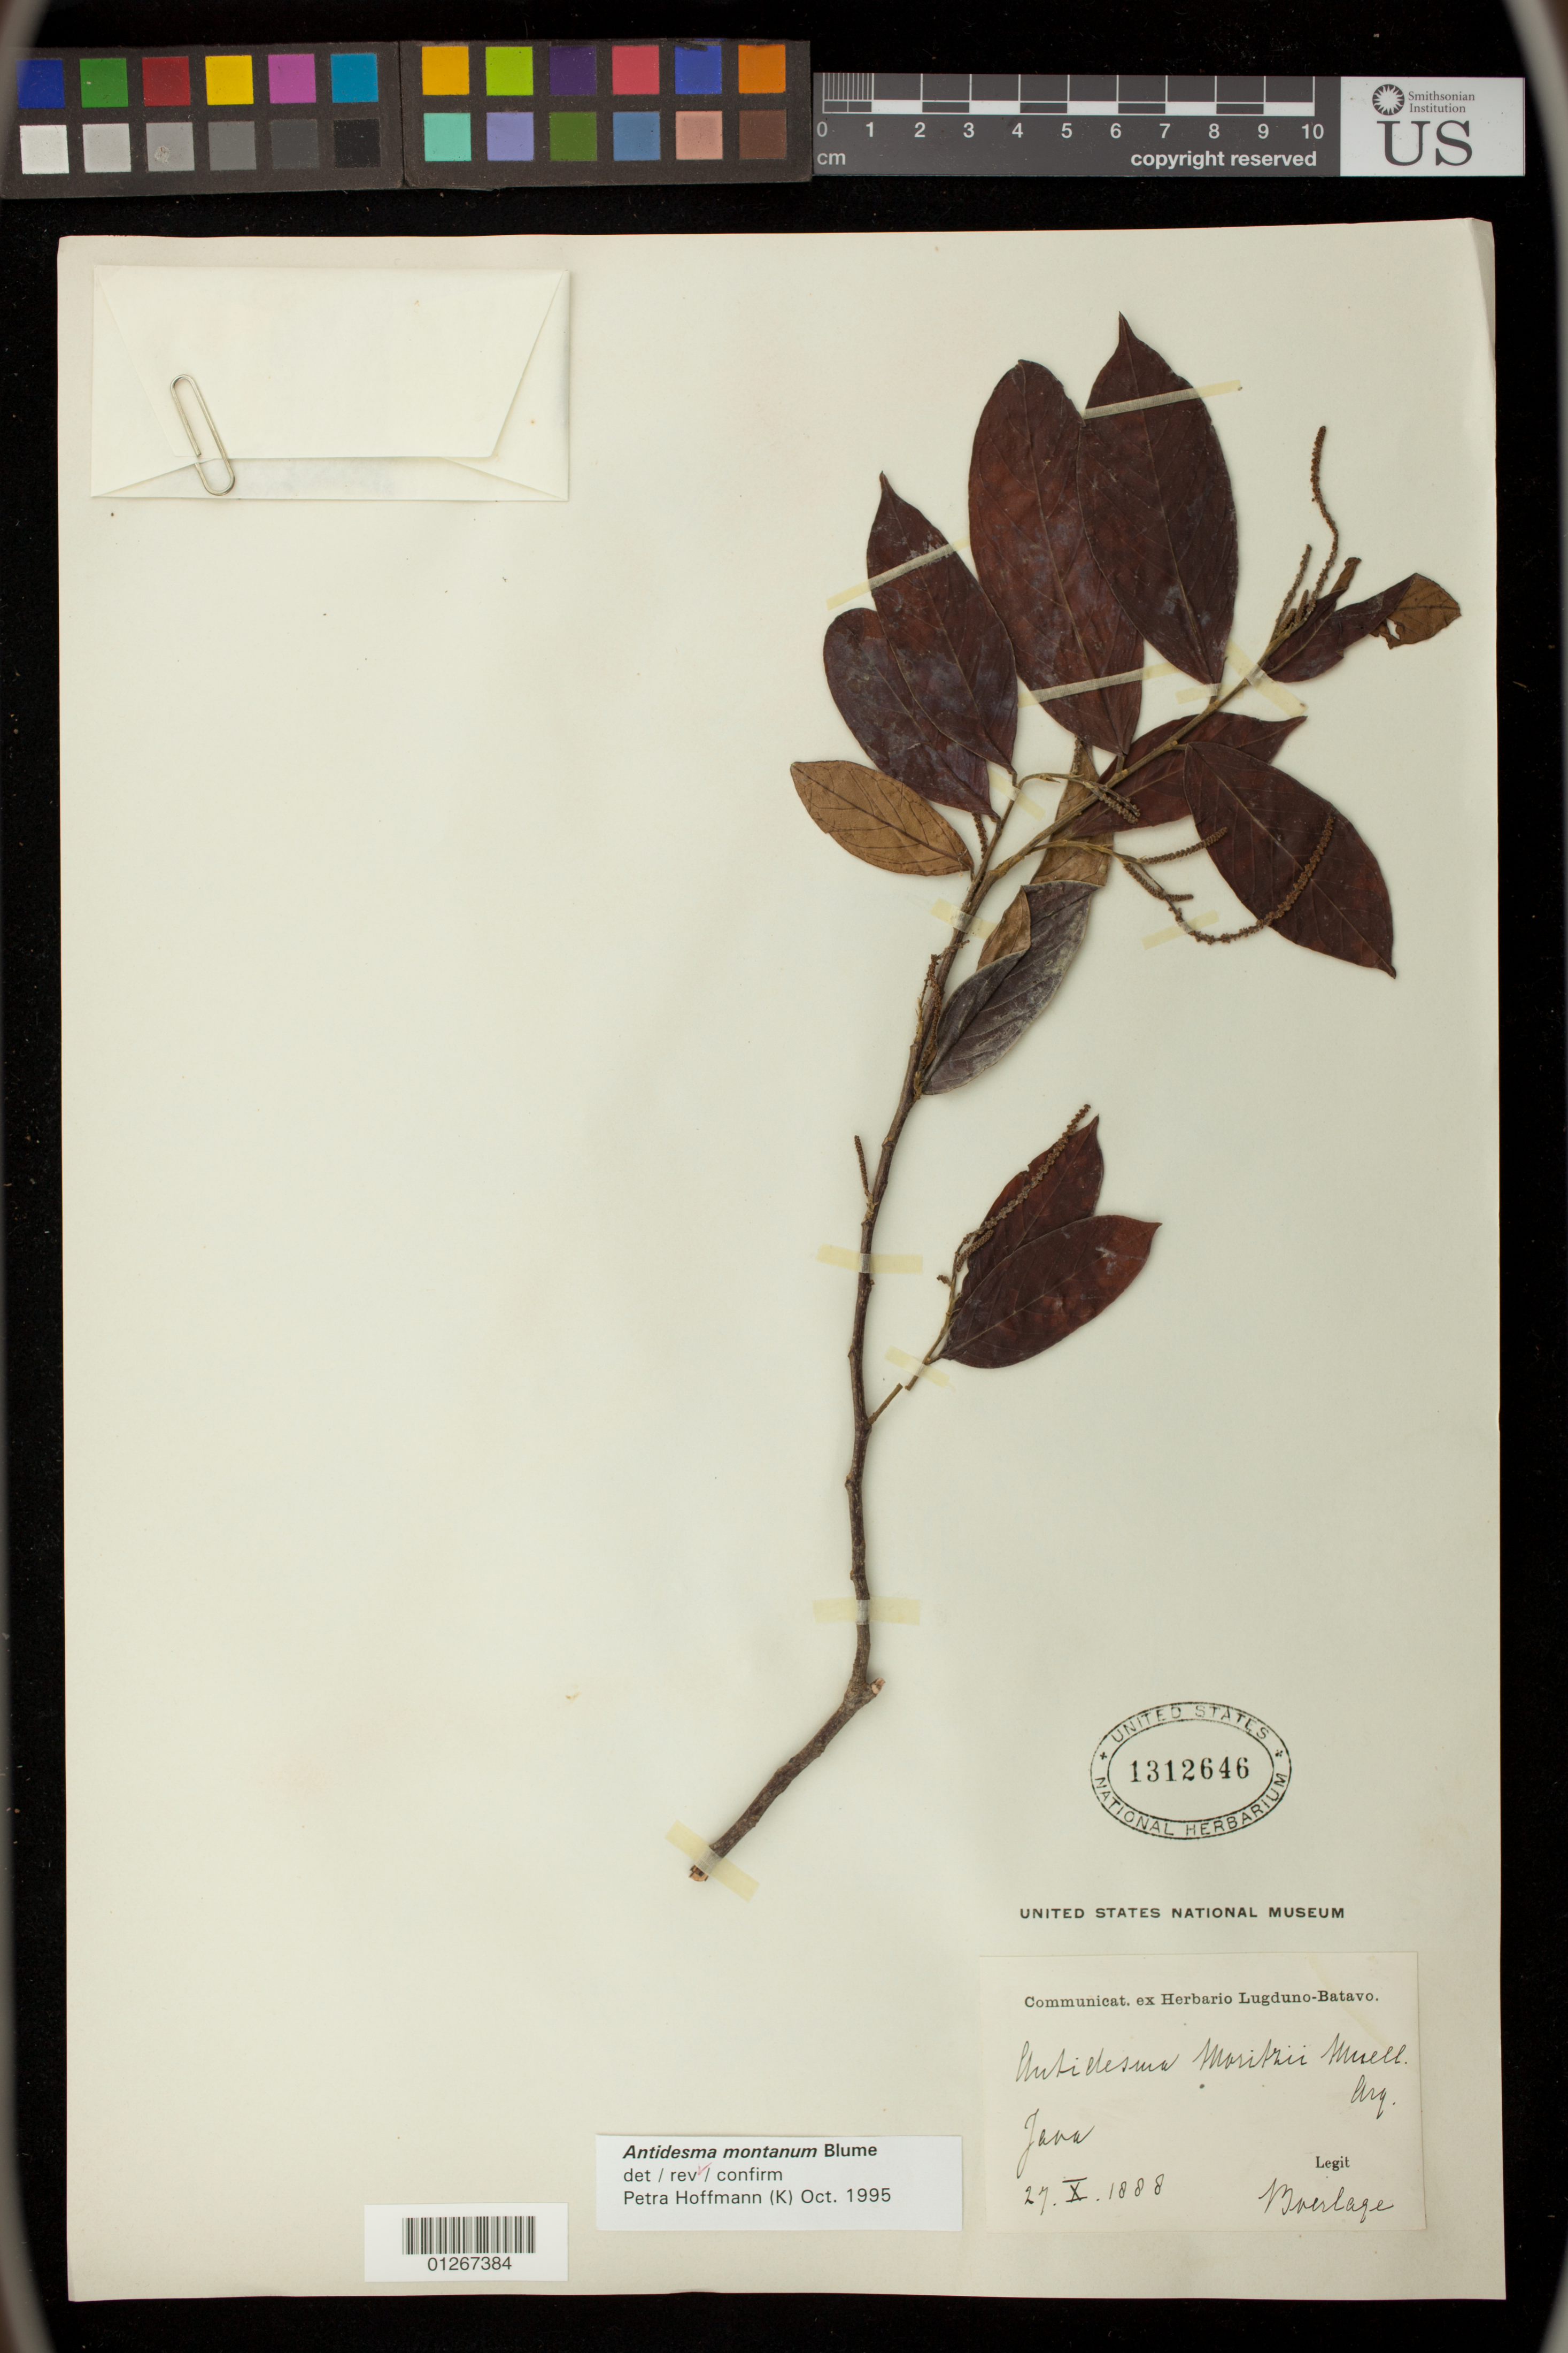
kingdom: Plantae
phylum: Tracheophyta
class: Magnoliopsida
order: Malpighiales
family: Phyllanthaceae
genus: Antidesma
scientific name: Antidesma montanum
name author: Blume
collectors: -. Muerlage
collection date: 1888-10-27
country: Indonesia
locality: Java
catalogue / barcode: US 1312646